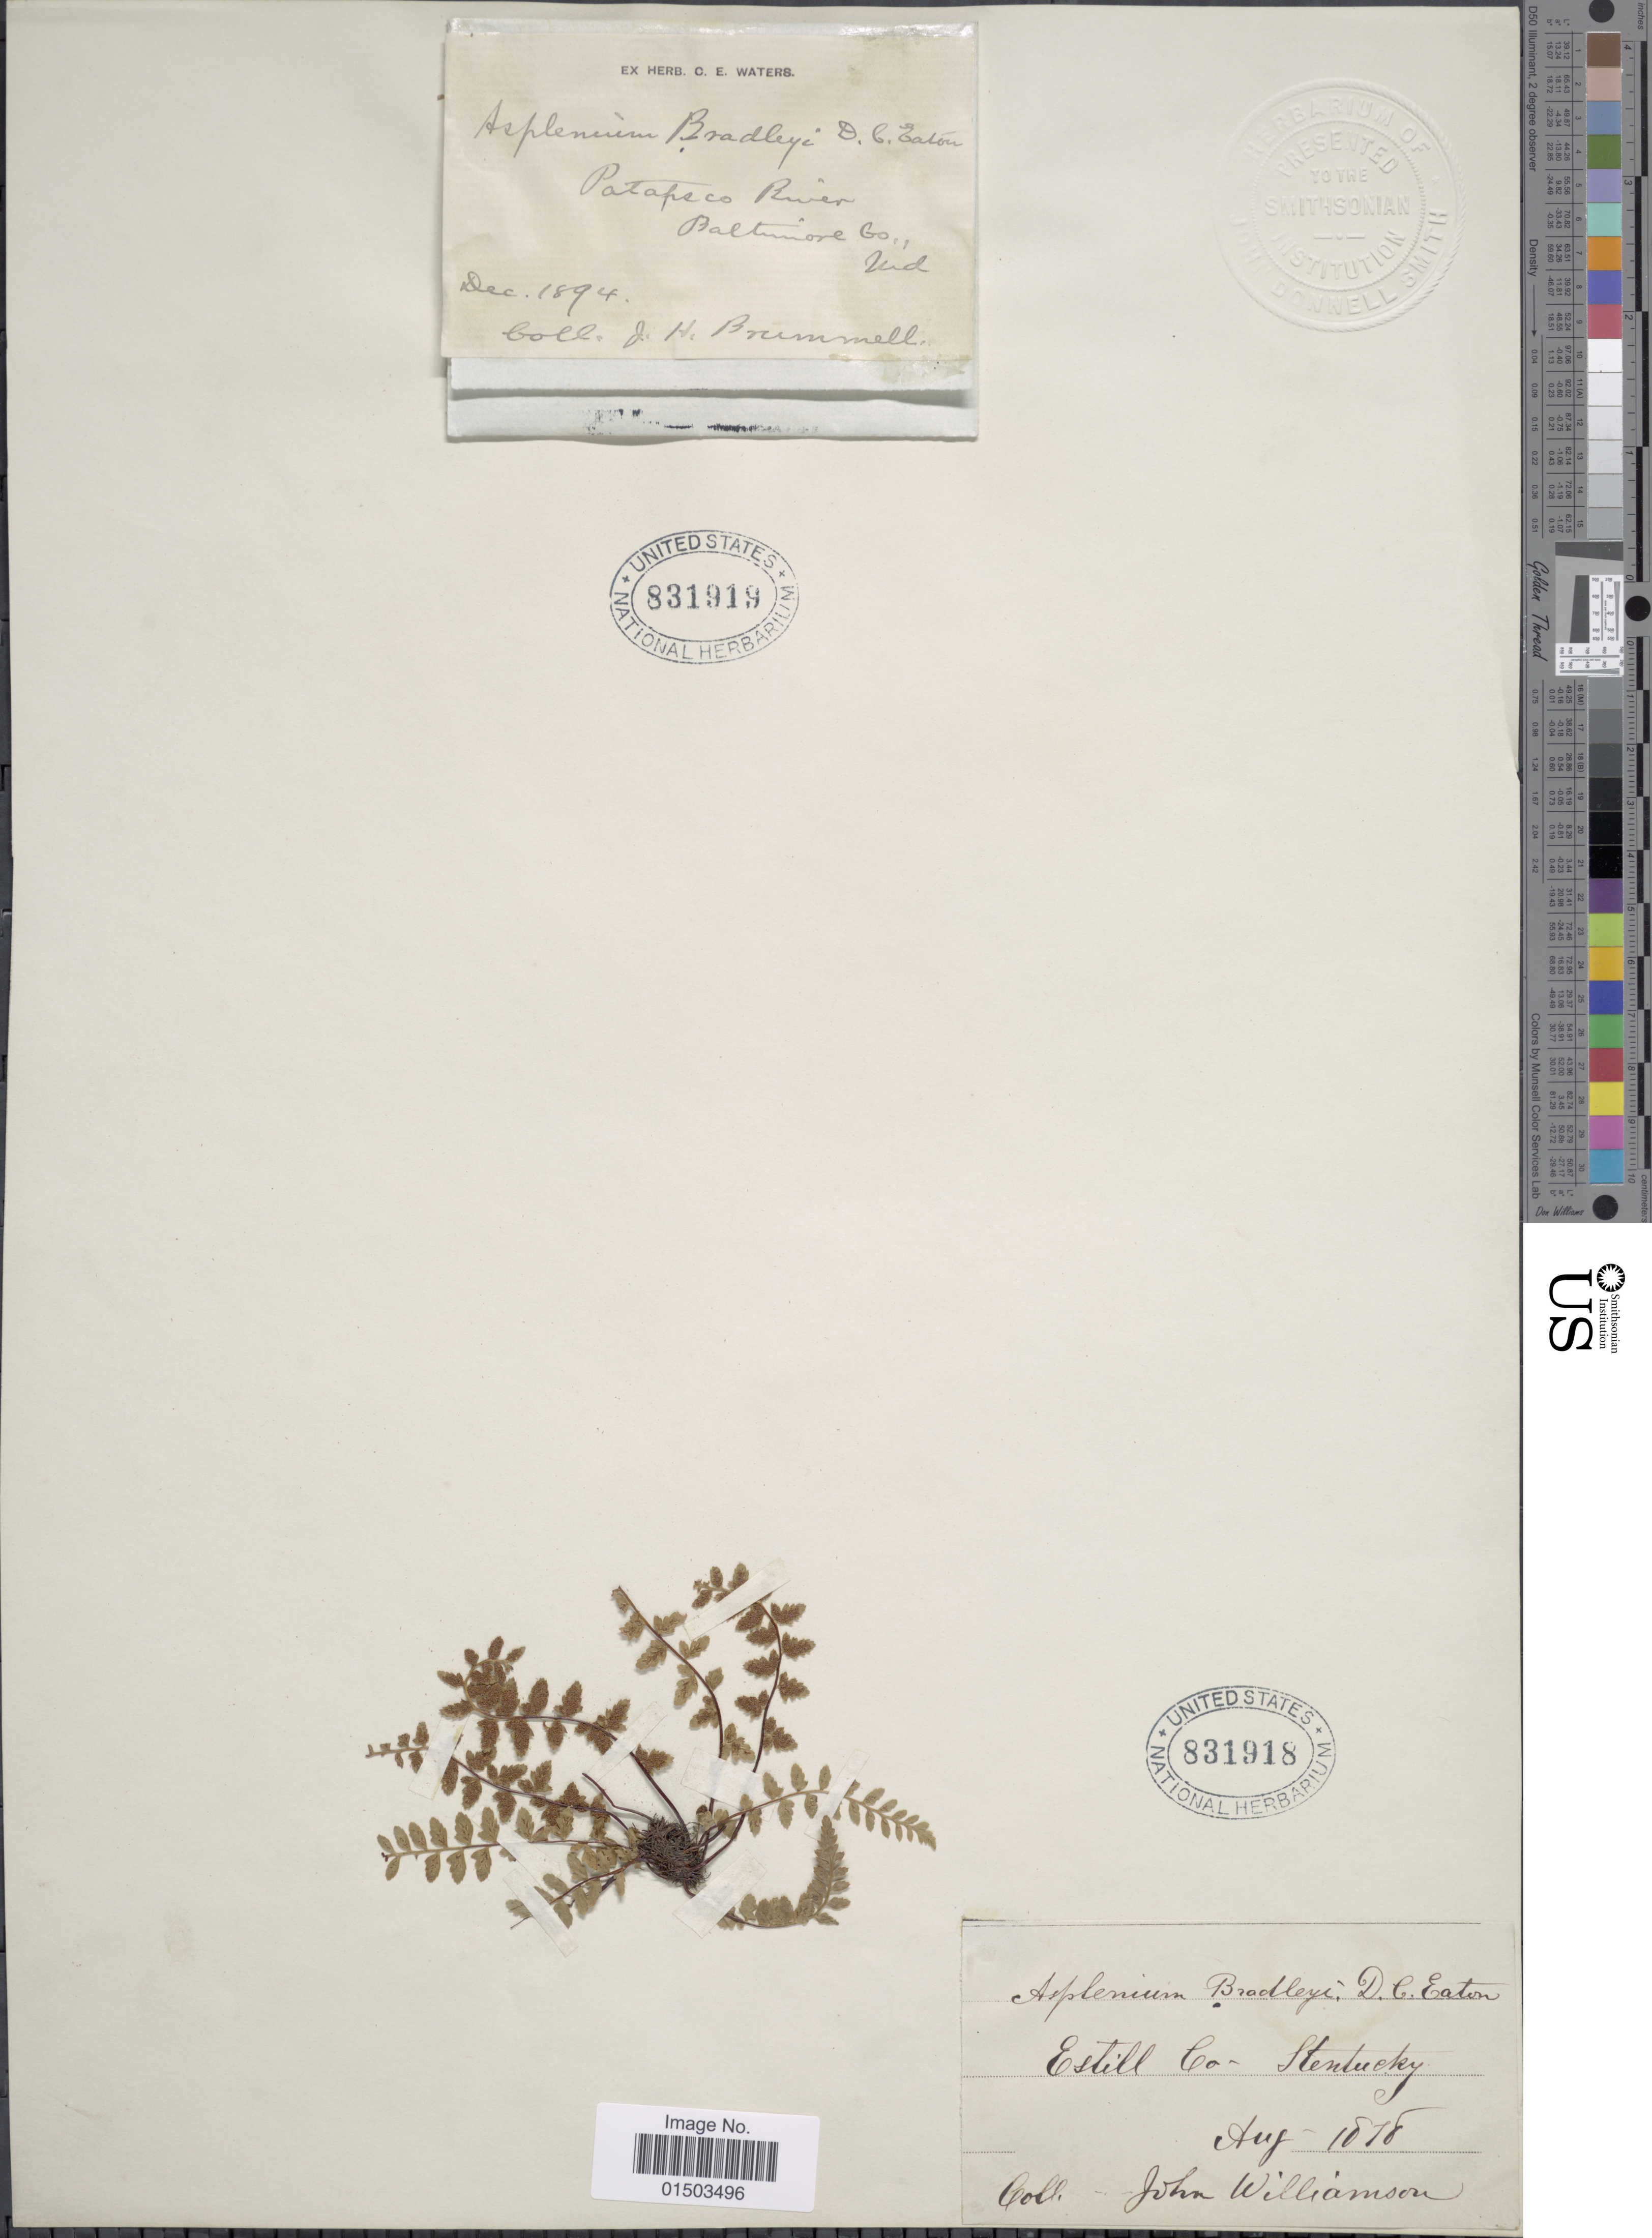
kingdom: Plantae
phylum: Tracheophyta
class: Polypodiopsida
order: Polypodiales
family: Aspleniaceae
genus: Asplenium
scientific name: Asplenium bradleyi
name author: D.C. Eaton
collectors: J. Williamson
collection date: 1818-08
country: United States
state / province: Kentucky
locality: Estill Co. Kentucky.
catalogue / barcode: US 831918-2